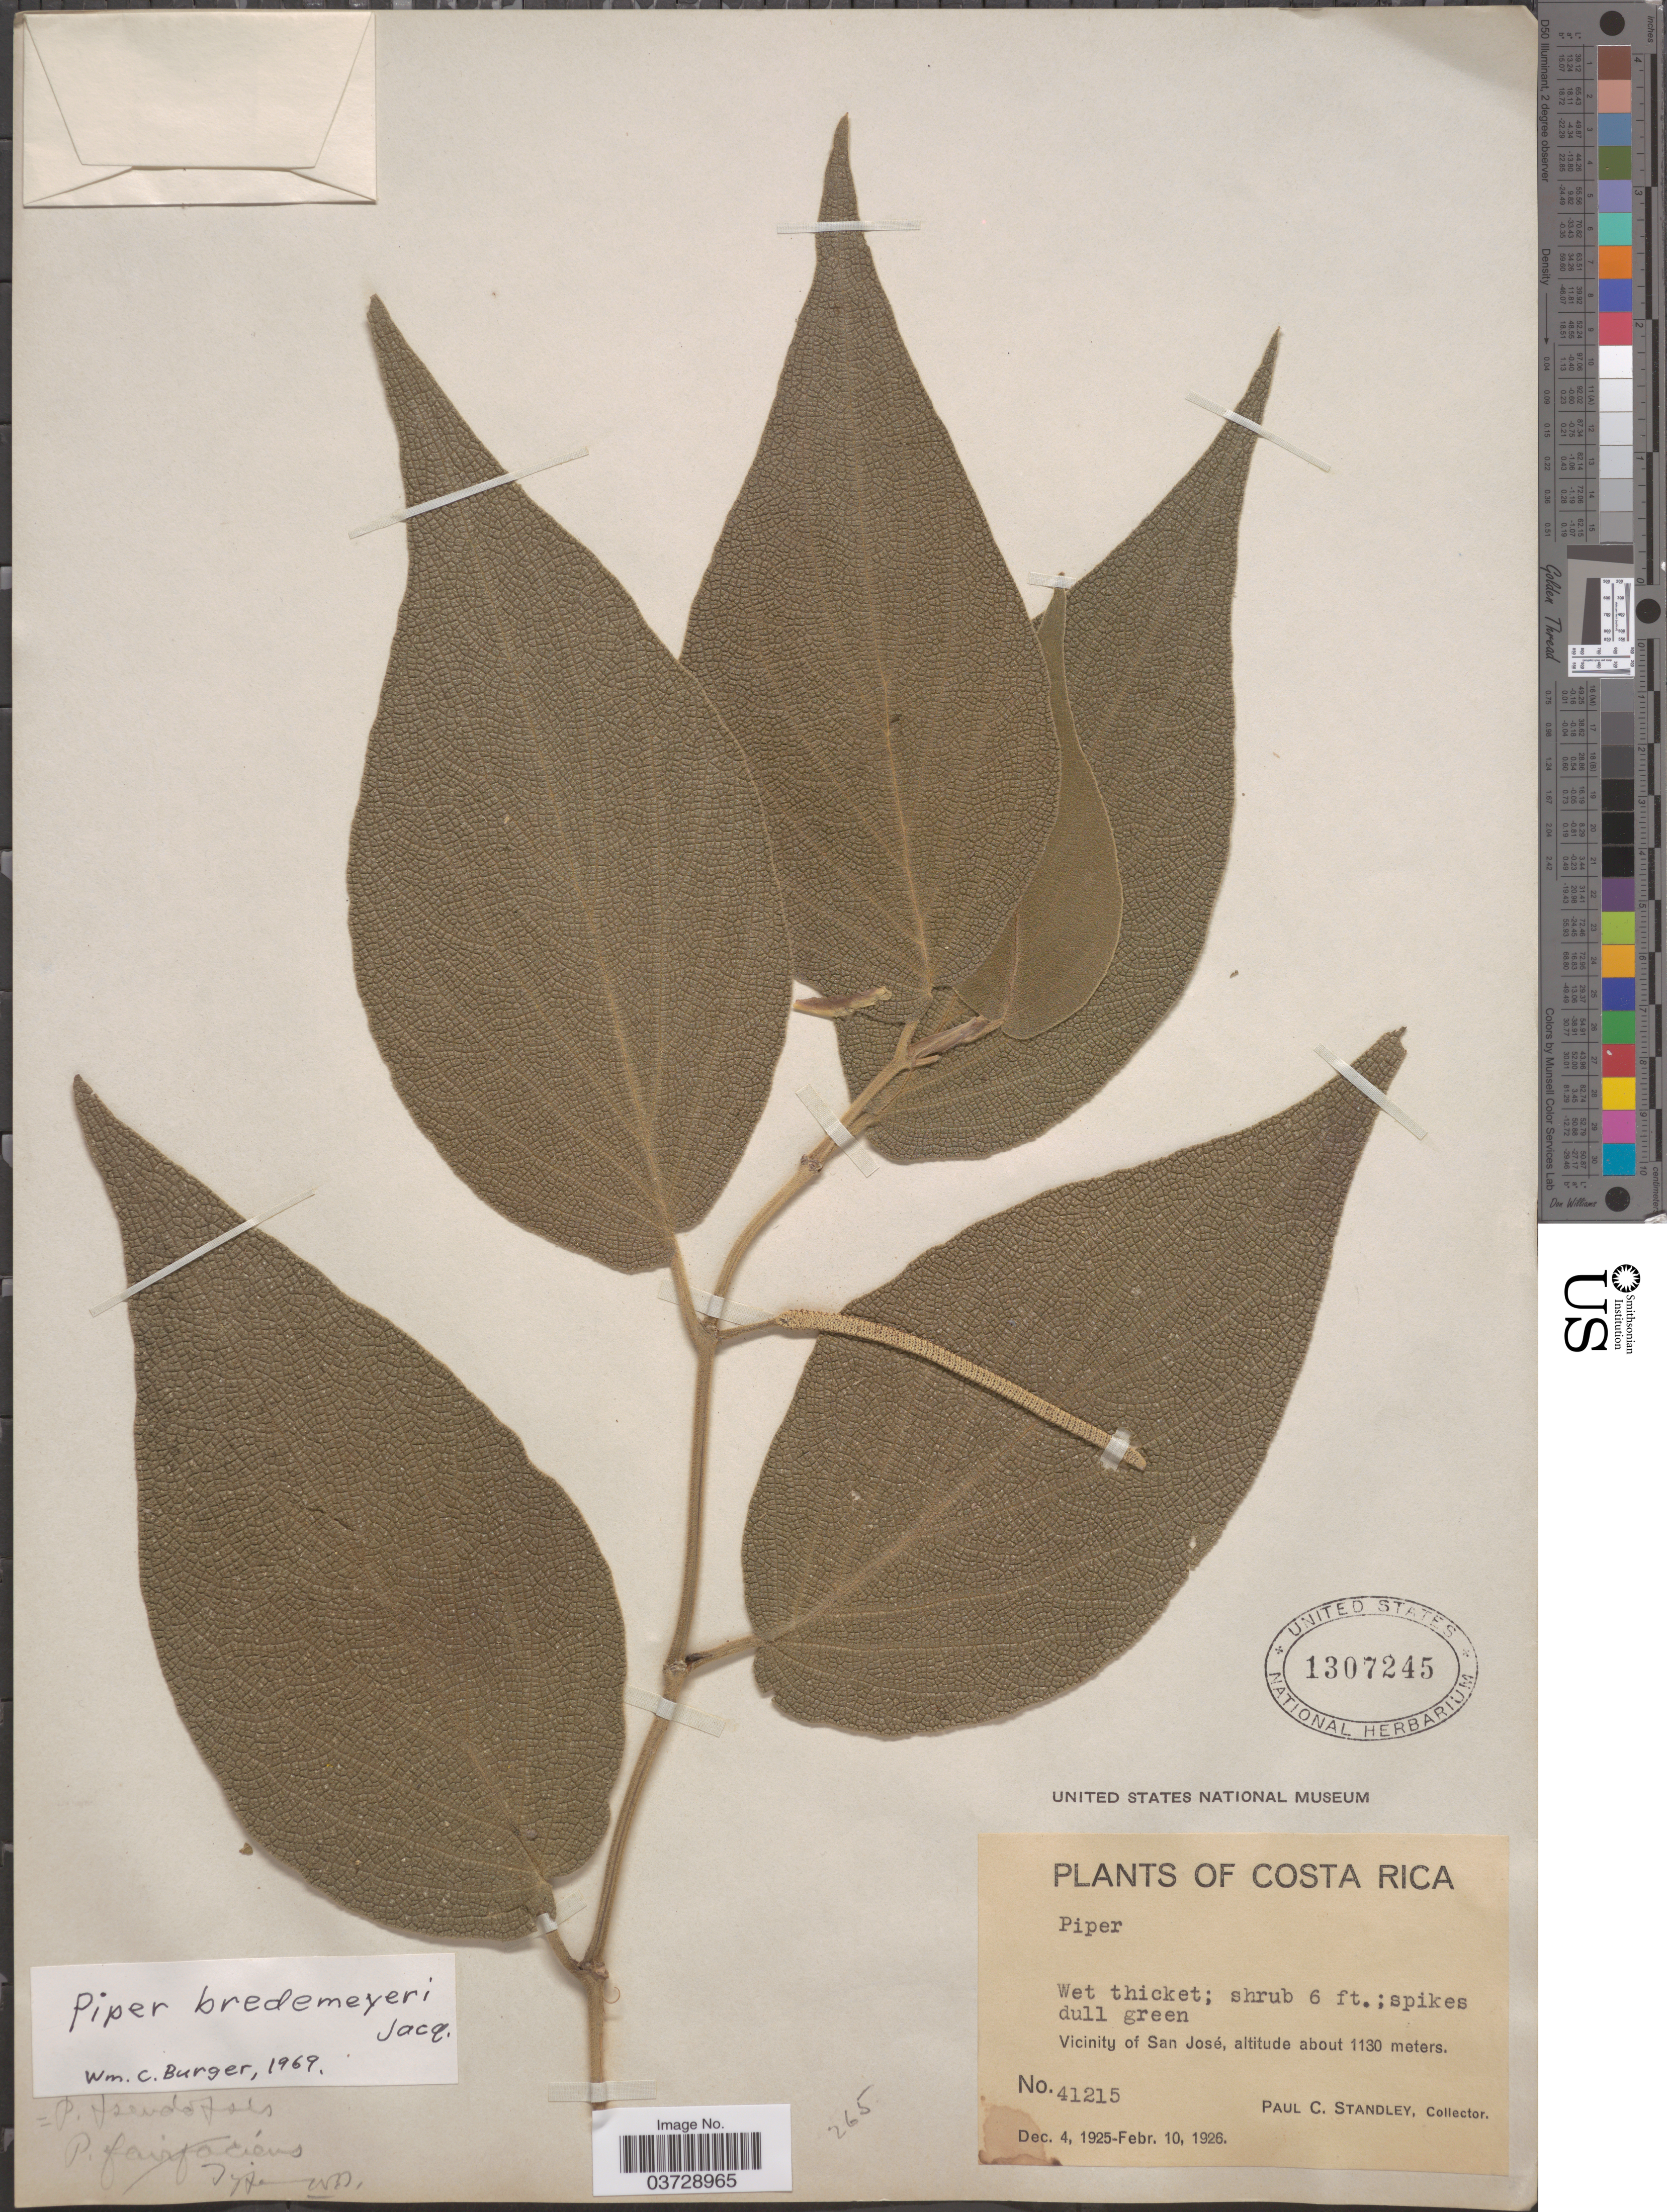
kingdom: Plantae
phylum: Tracheophyta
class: Magnoliopsida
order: Piperales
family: Piperaceae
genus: Piper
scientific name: Piper bredemeyeri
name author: J. Jacq.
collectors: P. C. Standley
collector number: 41215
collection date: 1925-12-04/1926-02-10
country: Costa Rica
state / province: San José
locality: Vicinity of San José.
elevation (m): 1130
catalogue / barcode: US 1307245